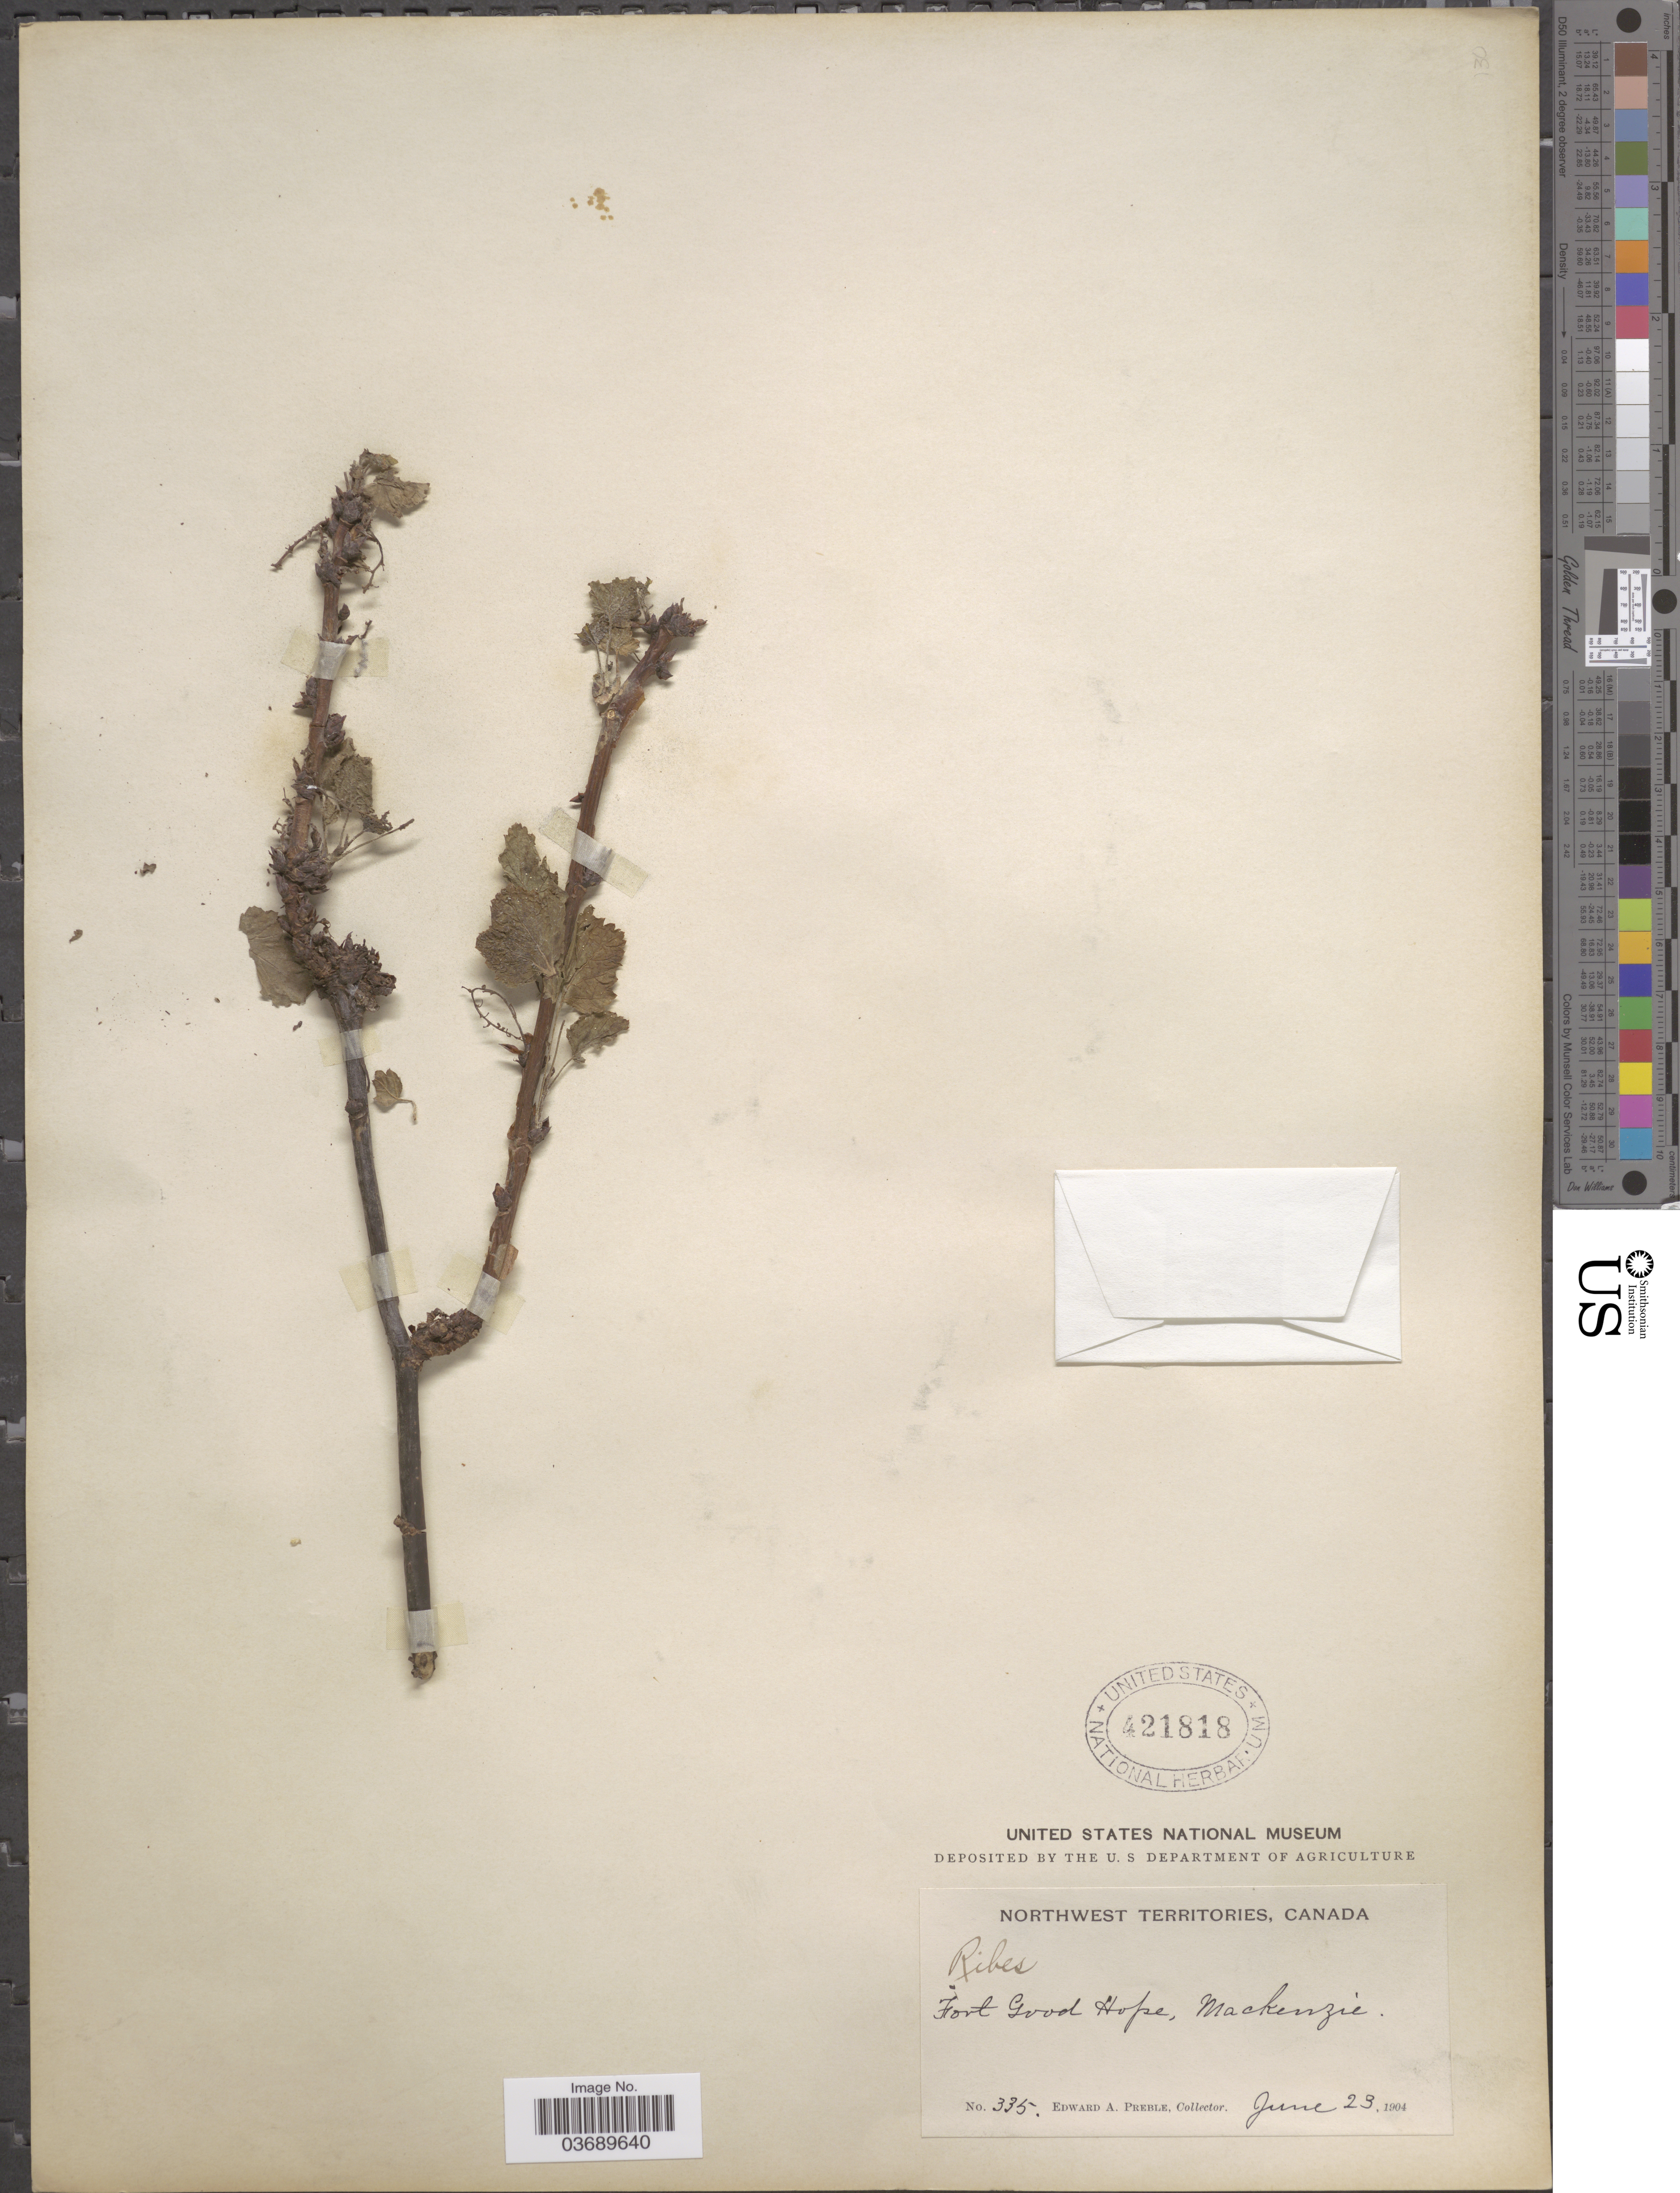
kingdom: Plantae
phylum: Tracheophyta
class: Magnoliopsida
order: Saxifragales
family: Grossulariaceae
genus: Ribes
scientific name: Ribes sp.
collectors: E. Preble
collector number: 335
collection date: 1904-06-23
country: Canada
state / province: Northwest Territories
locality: Fort Good Hope, Mackenzie.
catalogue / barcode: US 421818